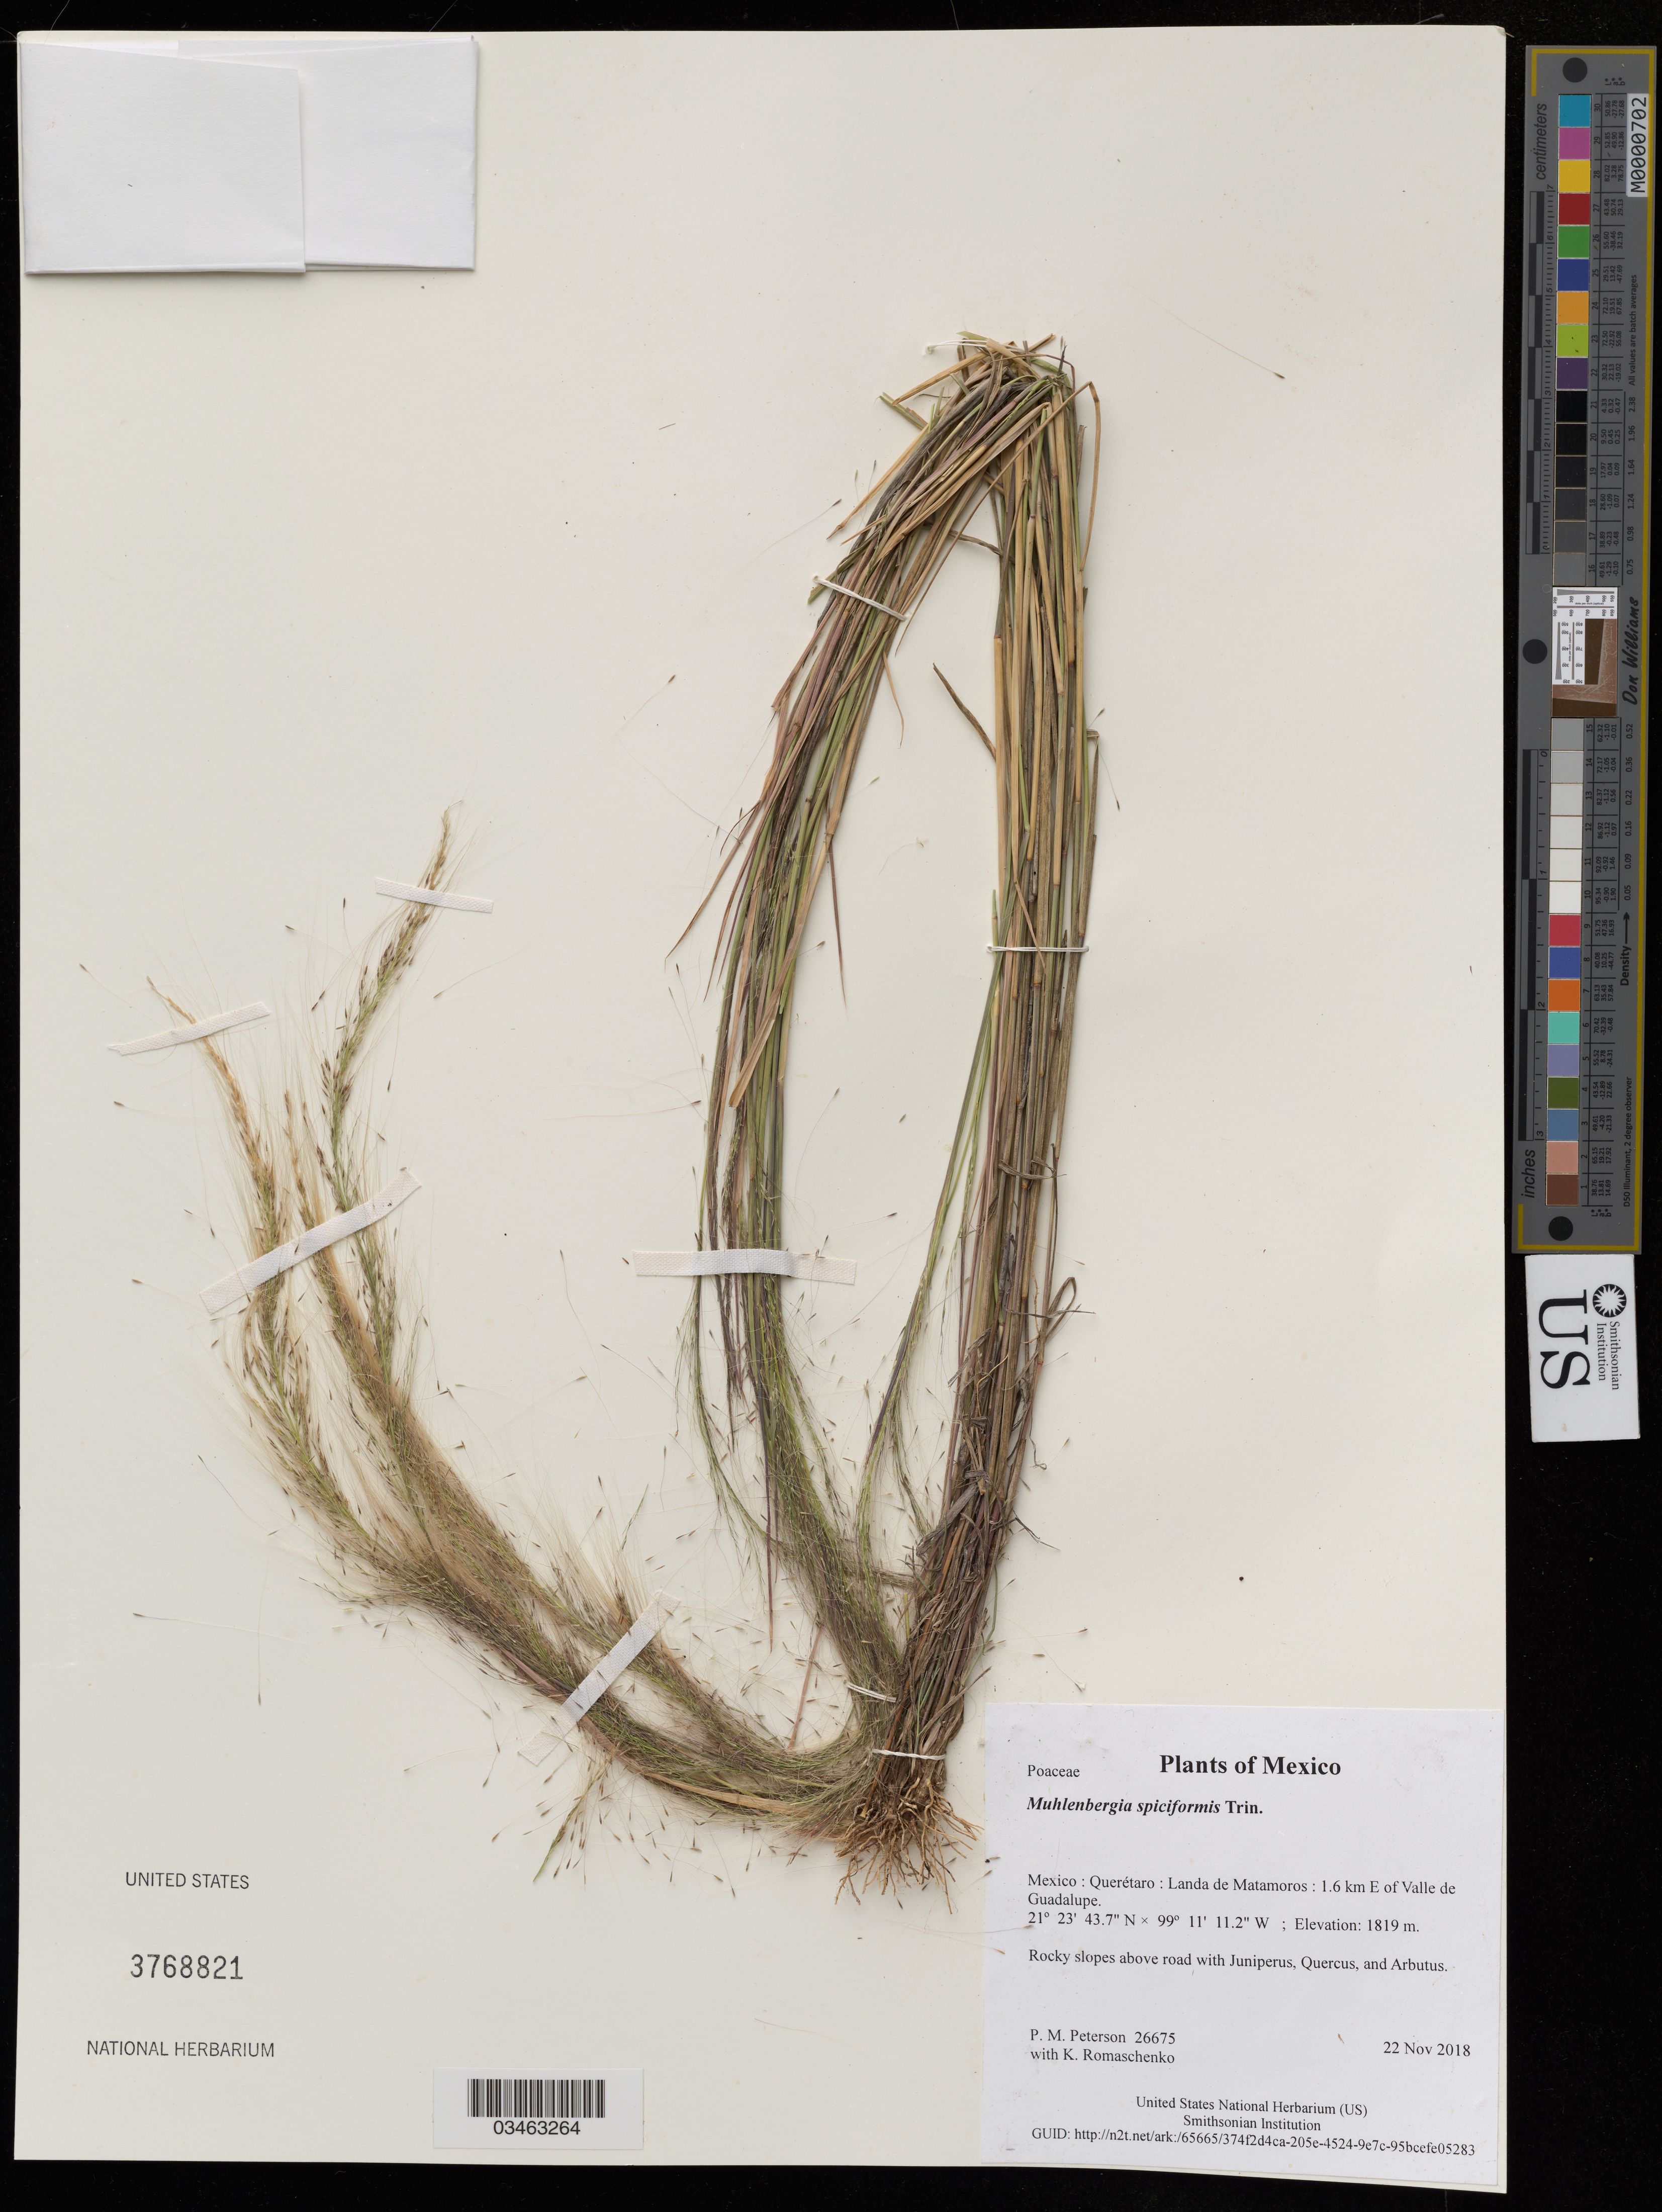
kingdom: Plantae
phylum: Tracheophyta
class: Liliopsida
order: Poales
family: Poaceae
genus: Muhlenbergia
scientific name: Muhlenbergia spiciformis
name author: Trin.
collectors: P. M. Peterson & K. Romaschenko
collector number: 26675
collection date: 2018-11-22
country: Mexico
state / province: Querétaro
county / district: Landa de Matamoros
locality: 1.6 km E of Valle de Guadalupe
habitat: Rocky slopes above road with Juniperus, Quercus, and Arbutus.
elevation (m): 1819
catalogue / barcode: US 3768821